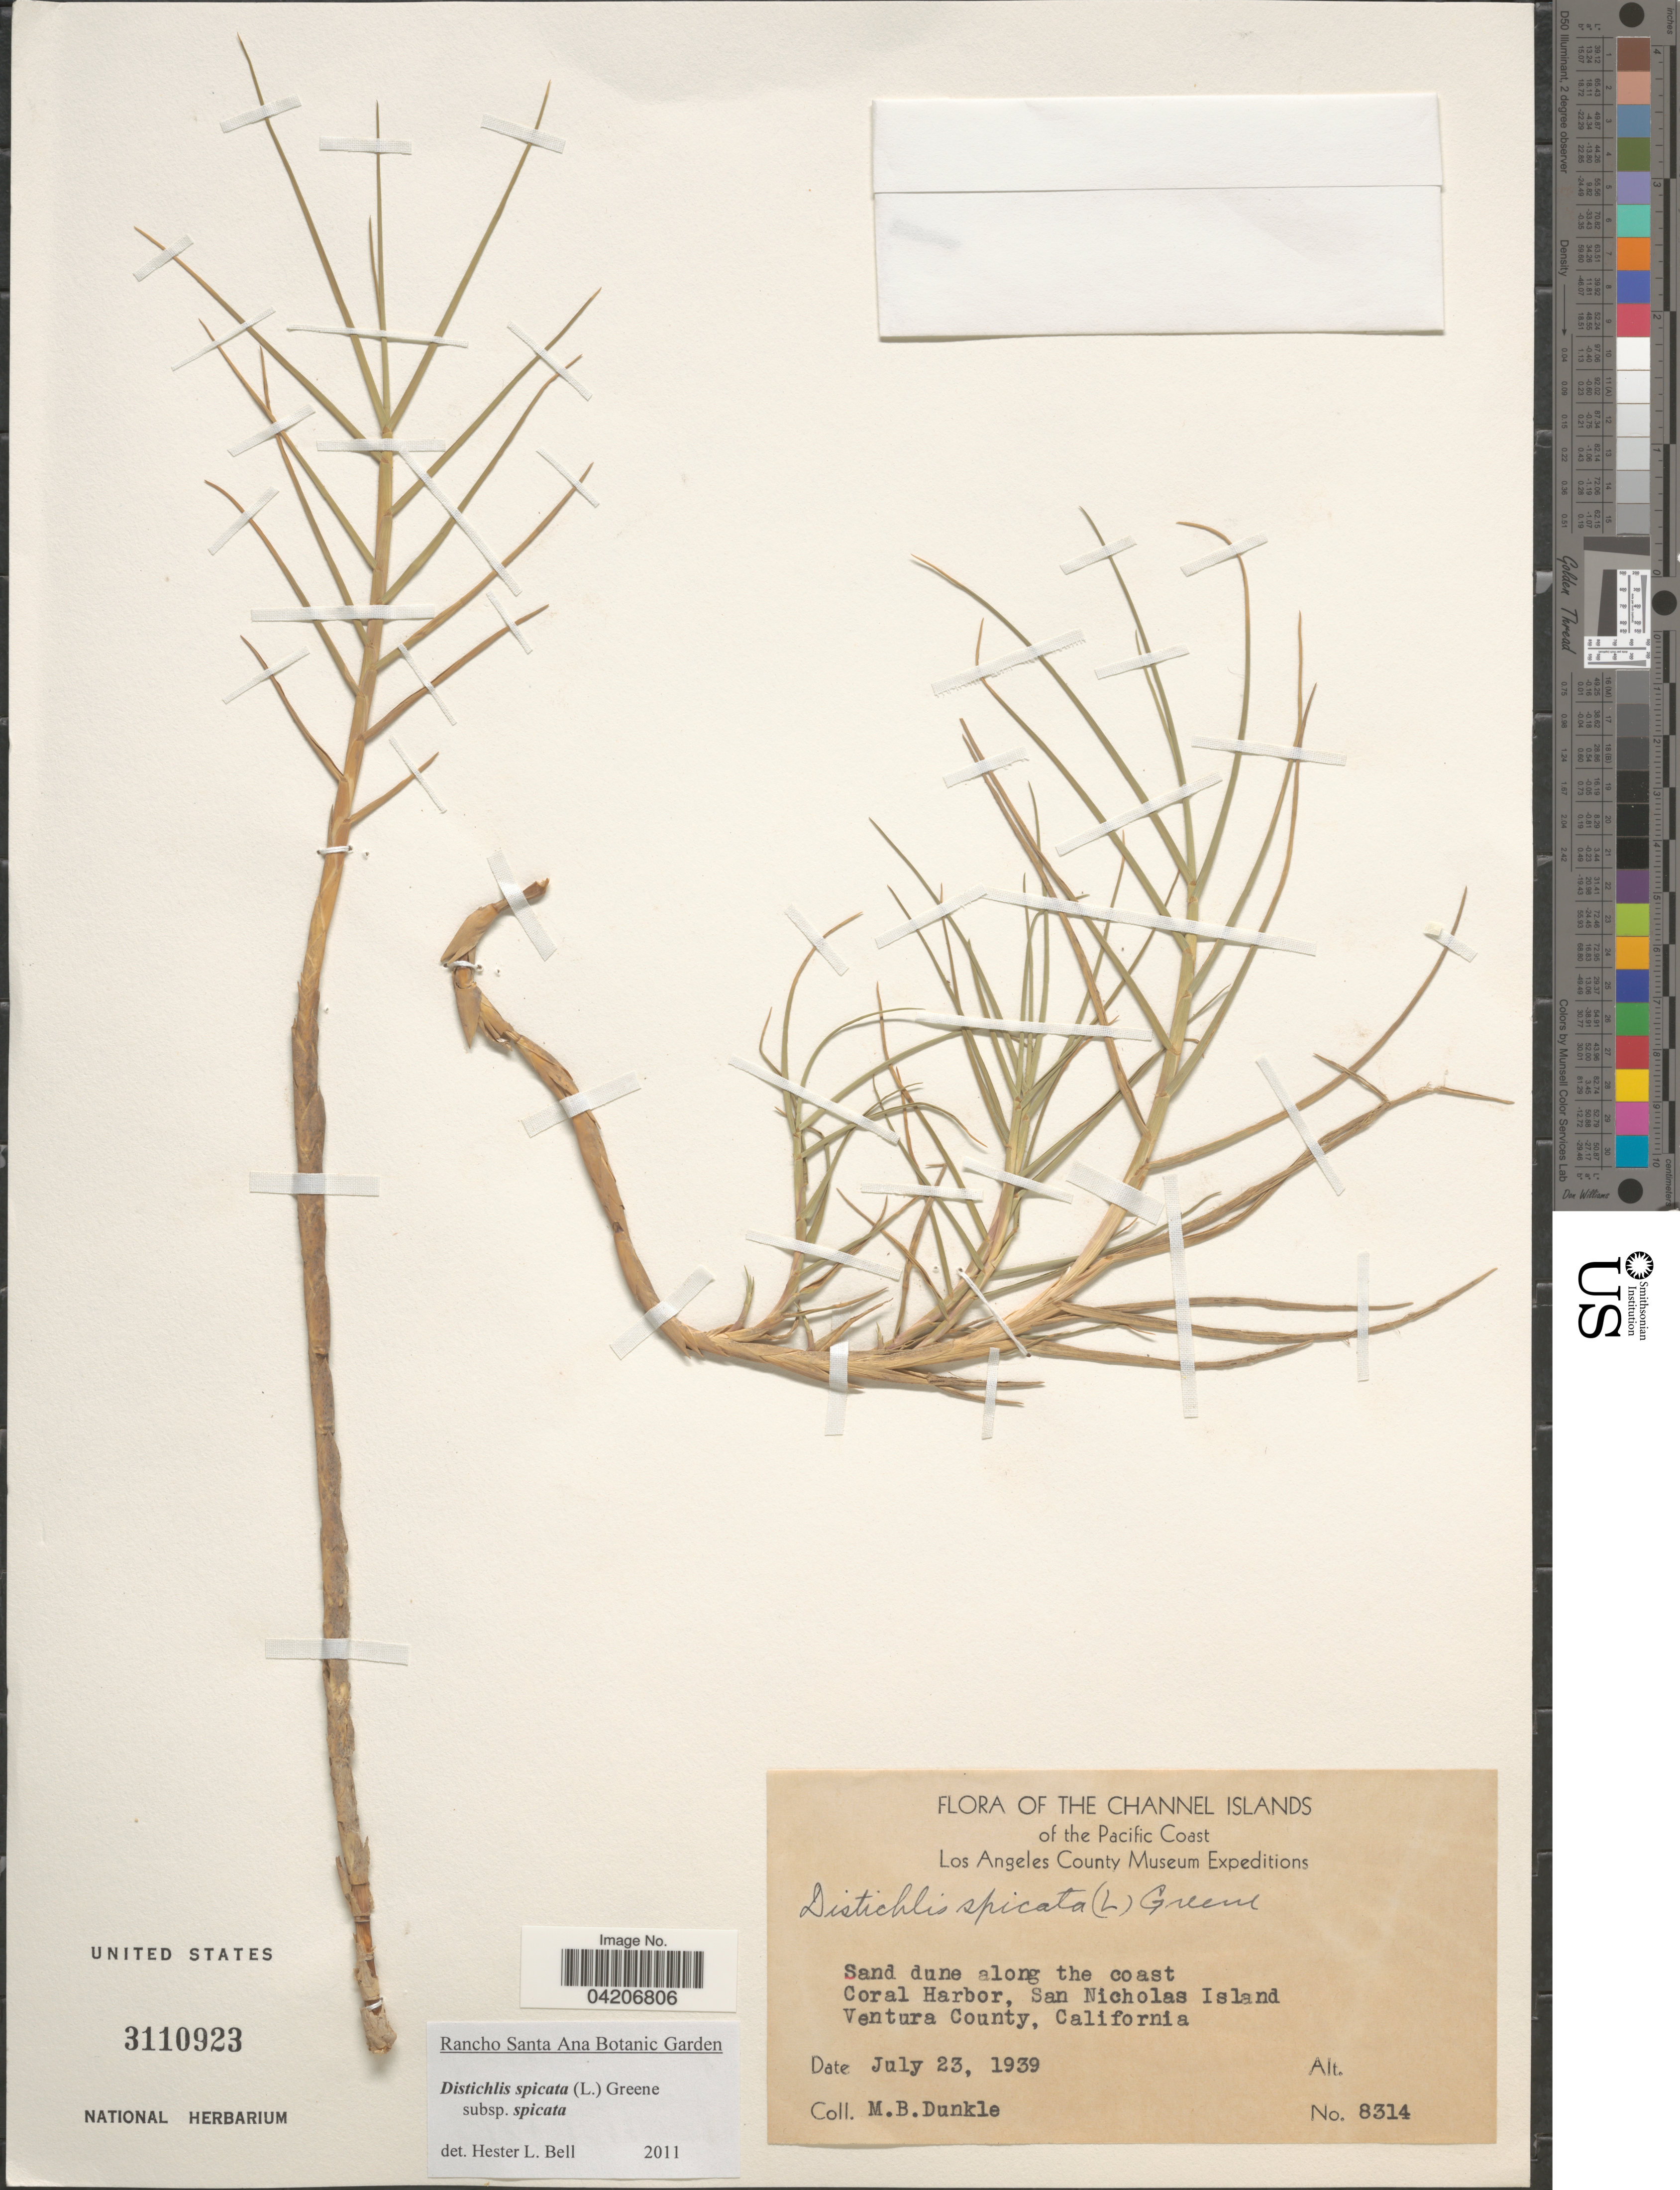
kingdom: Plantae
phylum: Tracheophyta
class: Liliopsida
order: Poales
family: Poaceae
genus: Distichlis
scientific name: Distichlis spicata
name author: (L.) Greene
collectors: M. Dunkle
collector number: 8314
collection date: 1939-07-23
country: United States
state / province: California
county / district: Ventura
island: San Nicolas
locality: The Channel Islands of the Pacific Coast. Los Angeles County Museum Expeditions. Coral Harbor, San Nicholas Island. Ventura County.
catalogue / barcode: US 3110923